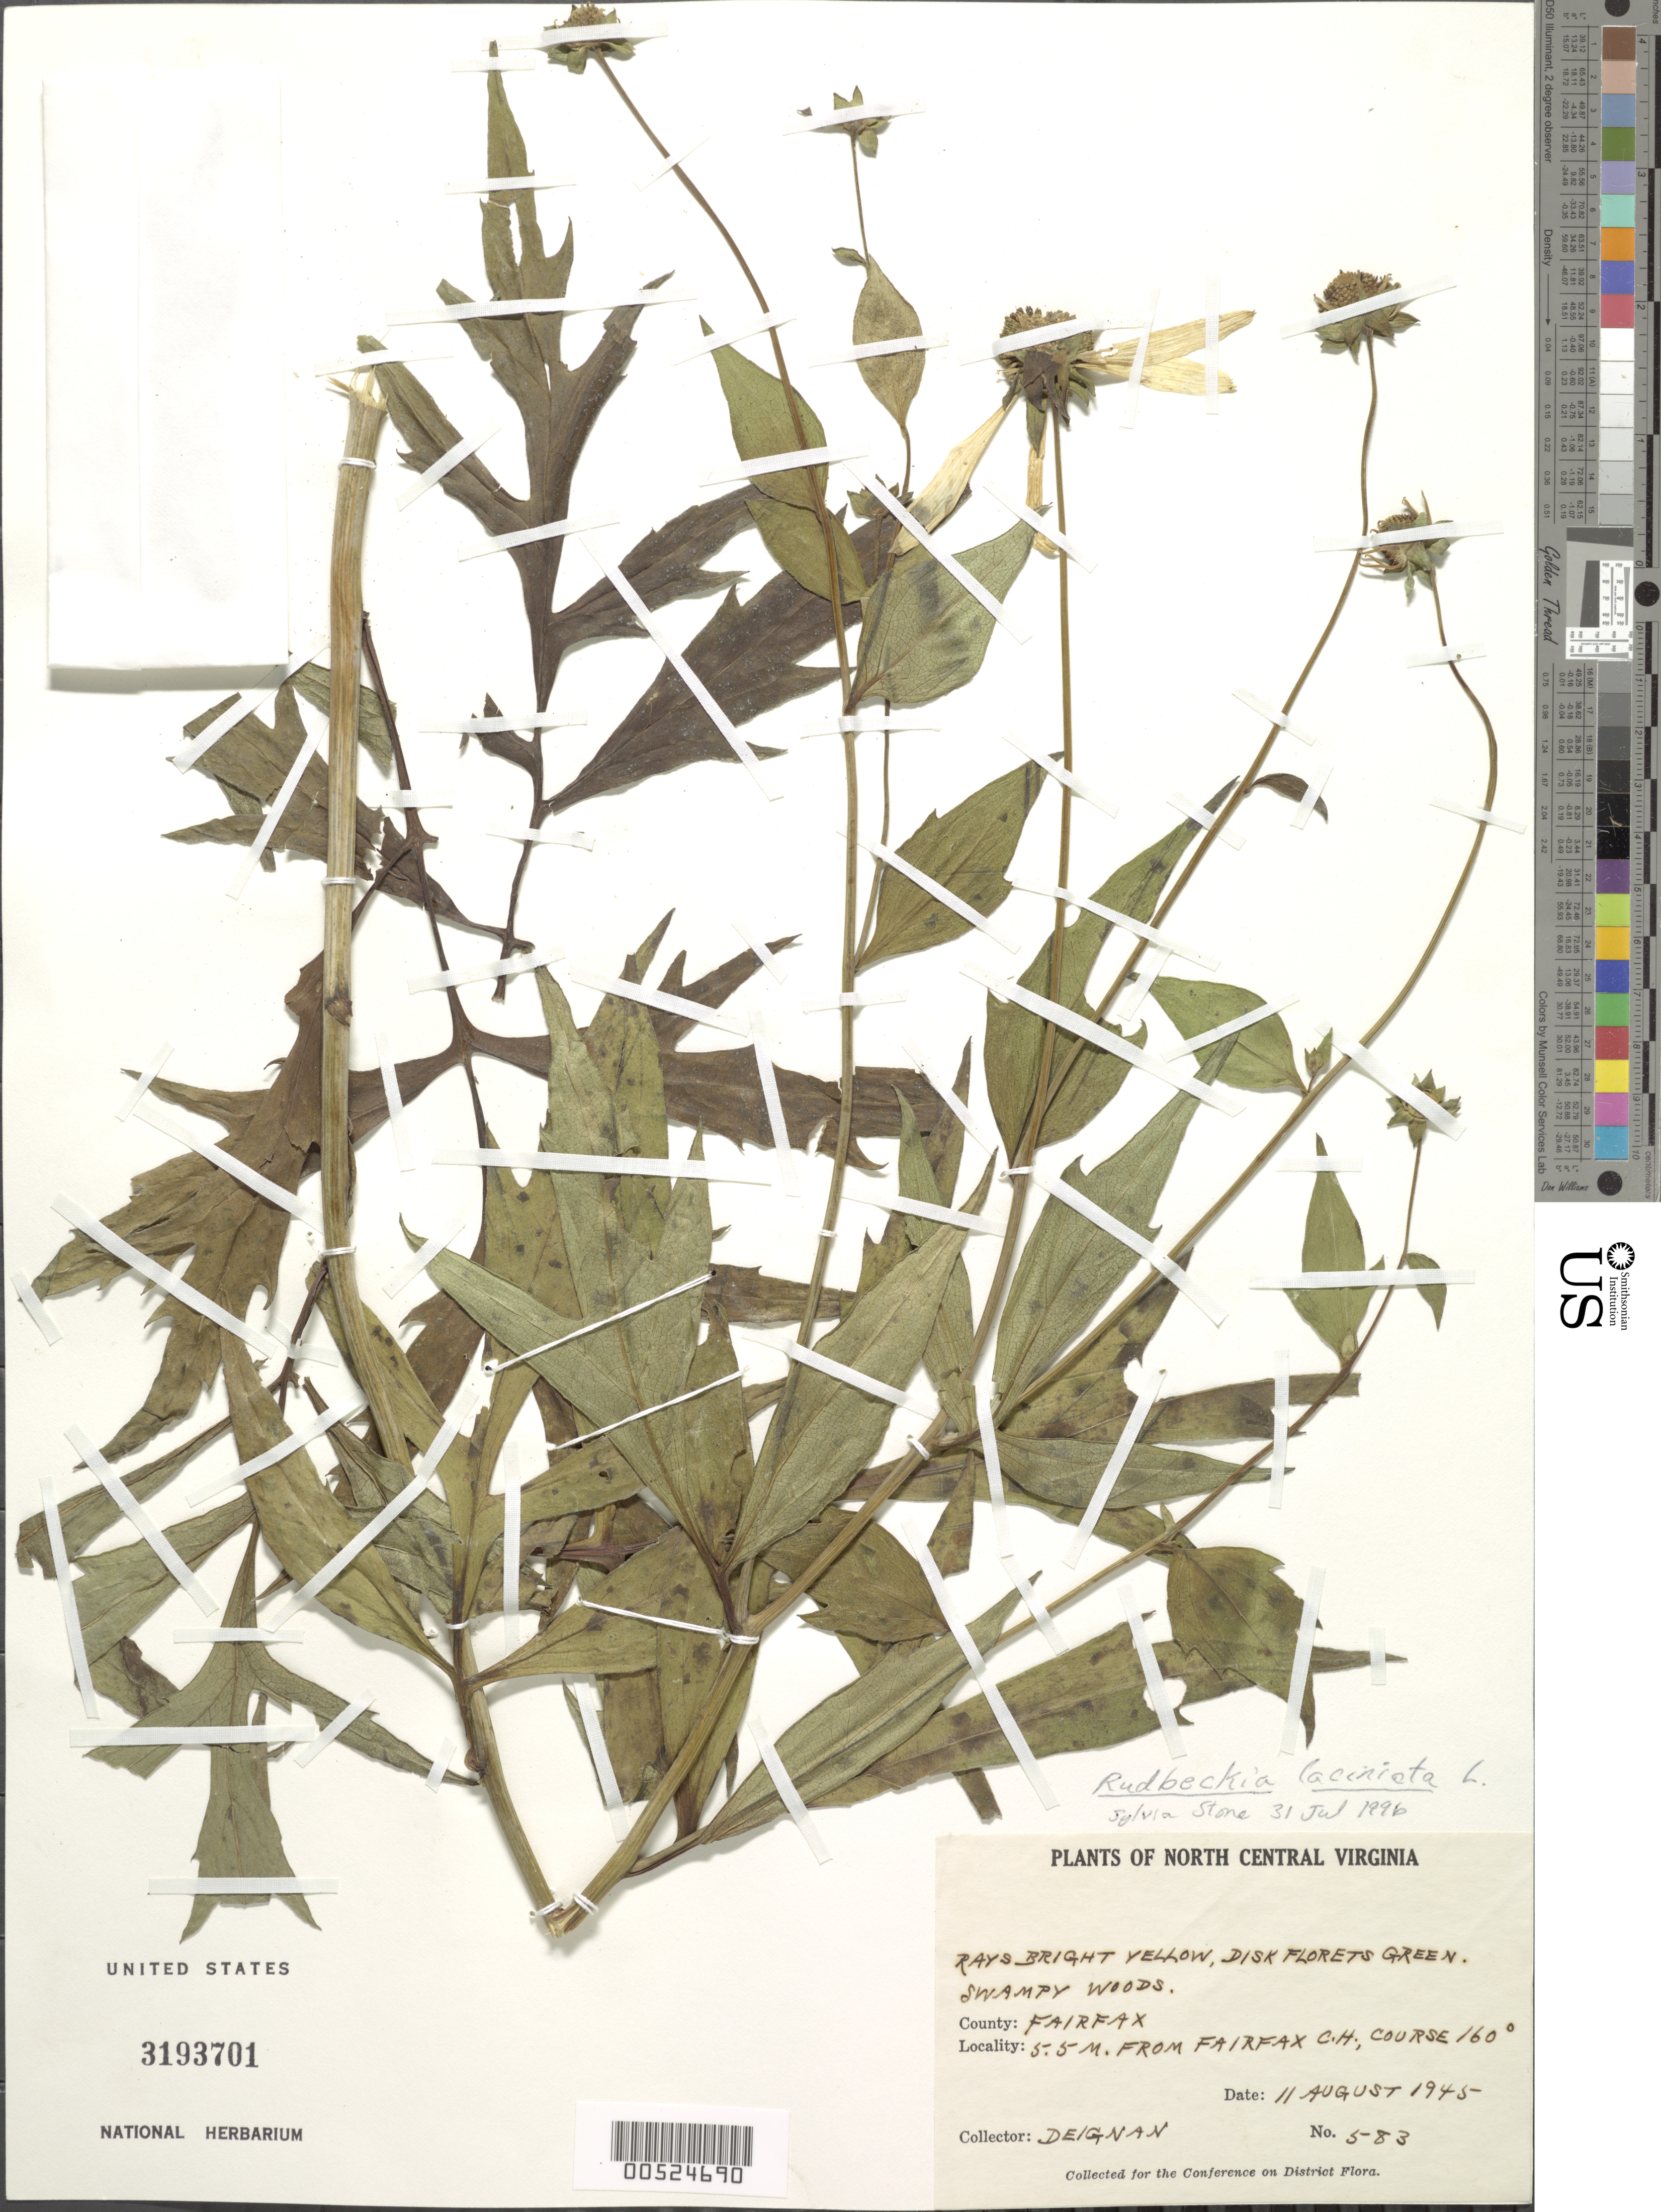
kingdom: Plantae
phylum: Tracheophyta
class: Magnoliopsida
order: Asterales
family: Asteraceae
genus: Rudbeckia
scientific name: Rudbeckia laciniata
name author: L.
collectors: H. Diegnan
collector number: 583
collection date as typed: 11 Aug 1945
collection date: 1945-08-11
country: United States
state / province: Virginia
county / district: Fairfax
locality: Fairfax Courthouse, 5.5 mi. from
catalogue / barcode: US 3193701